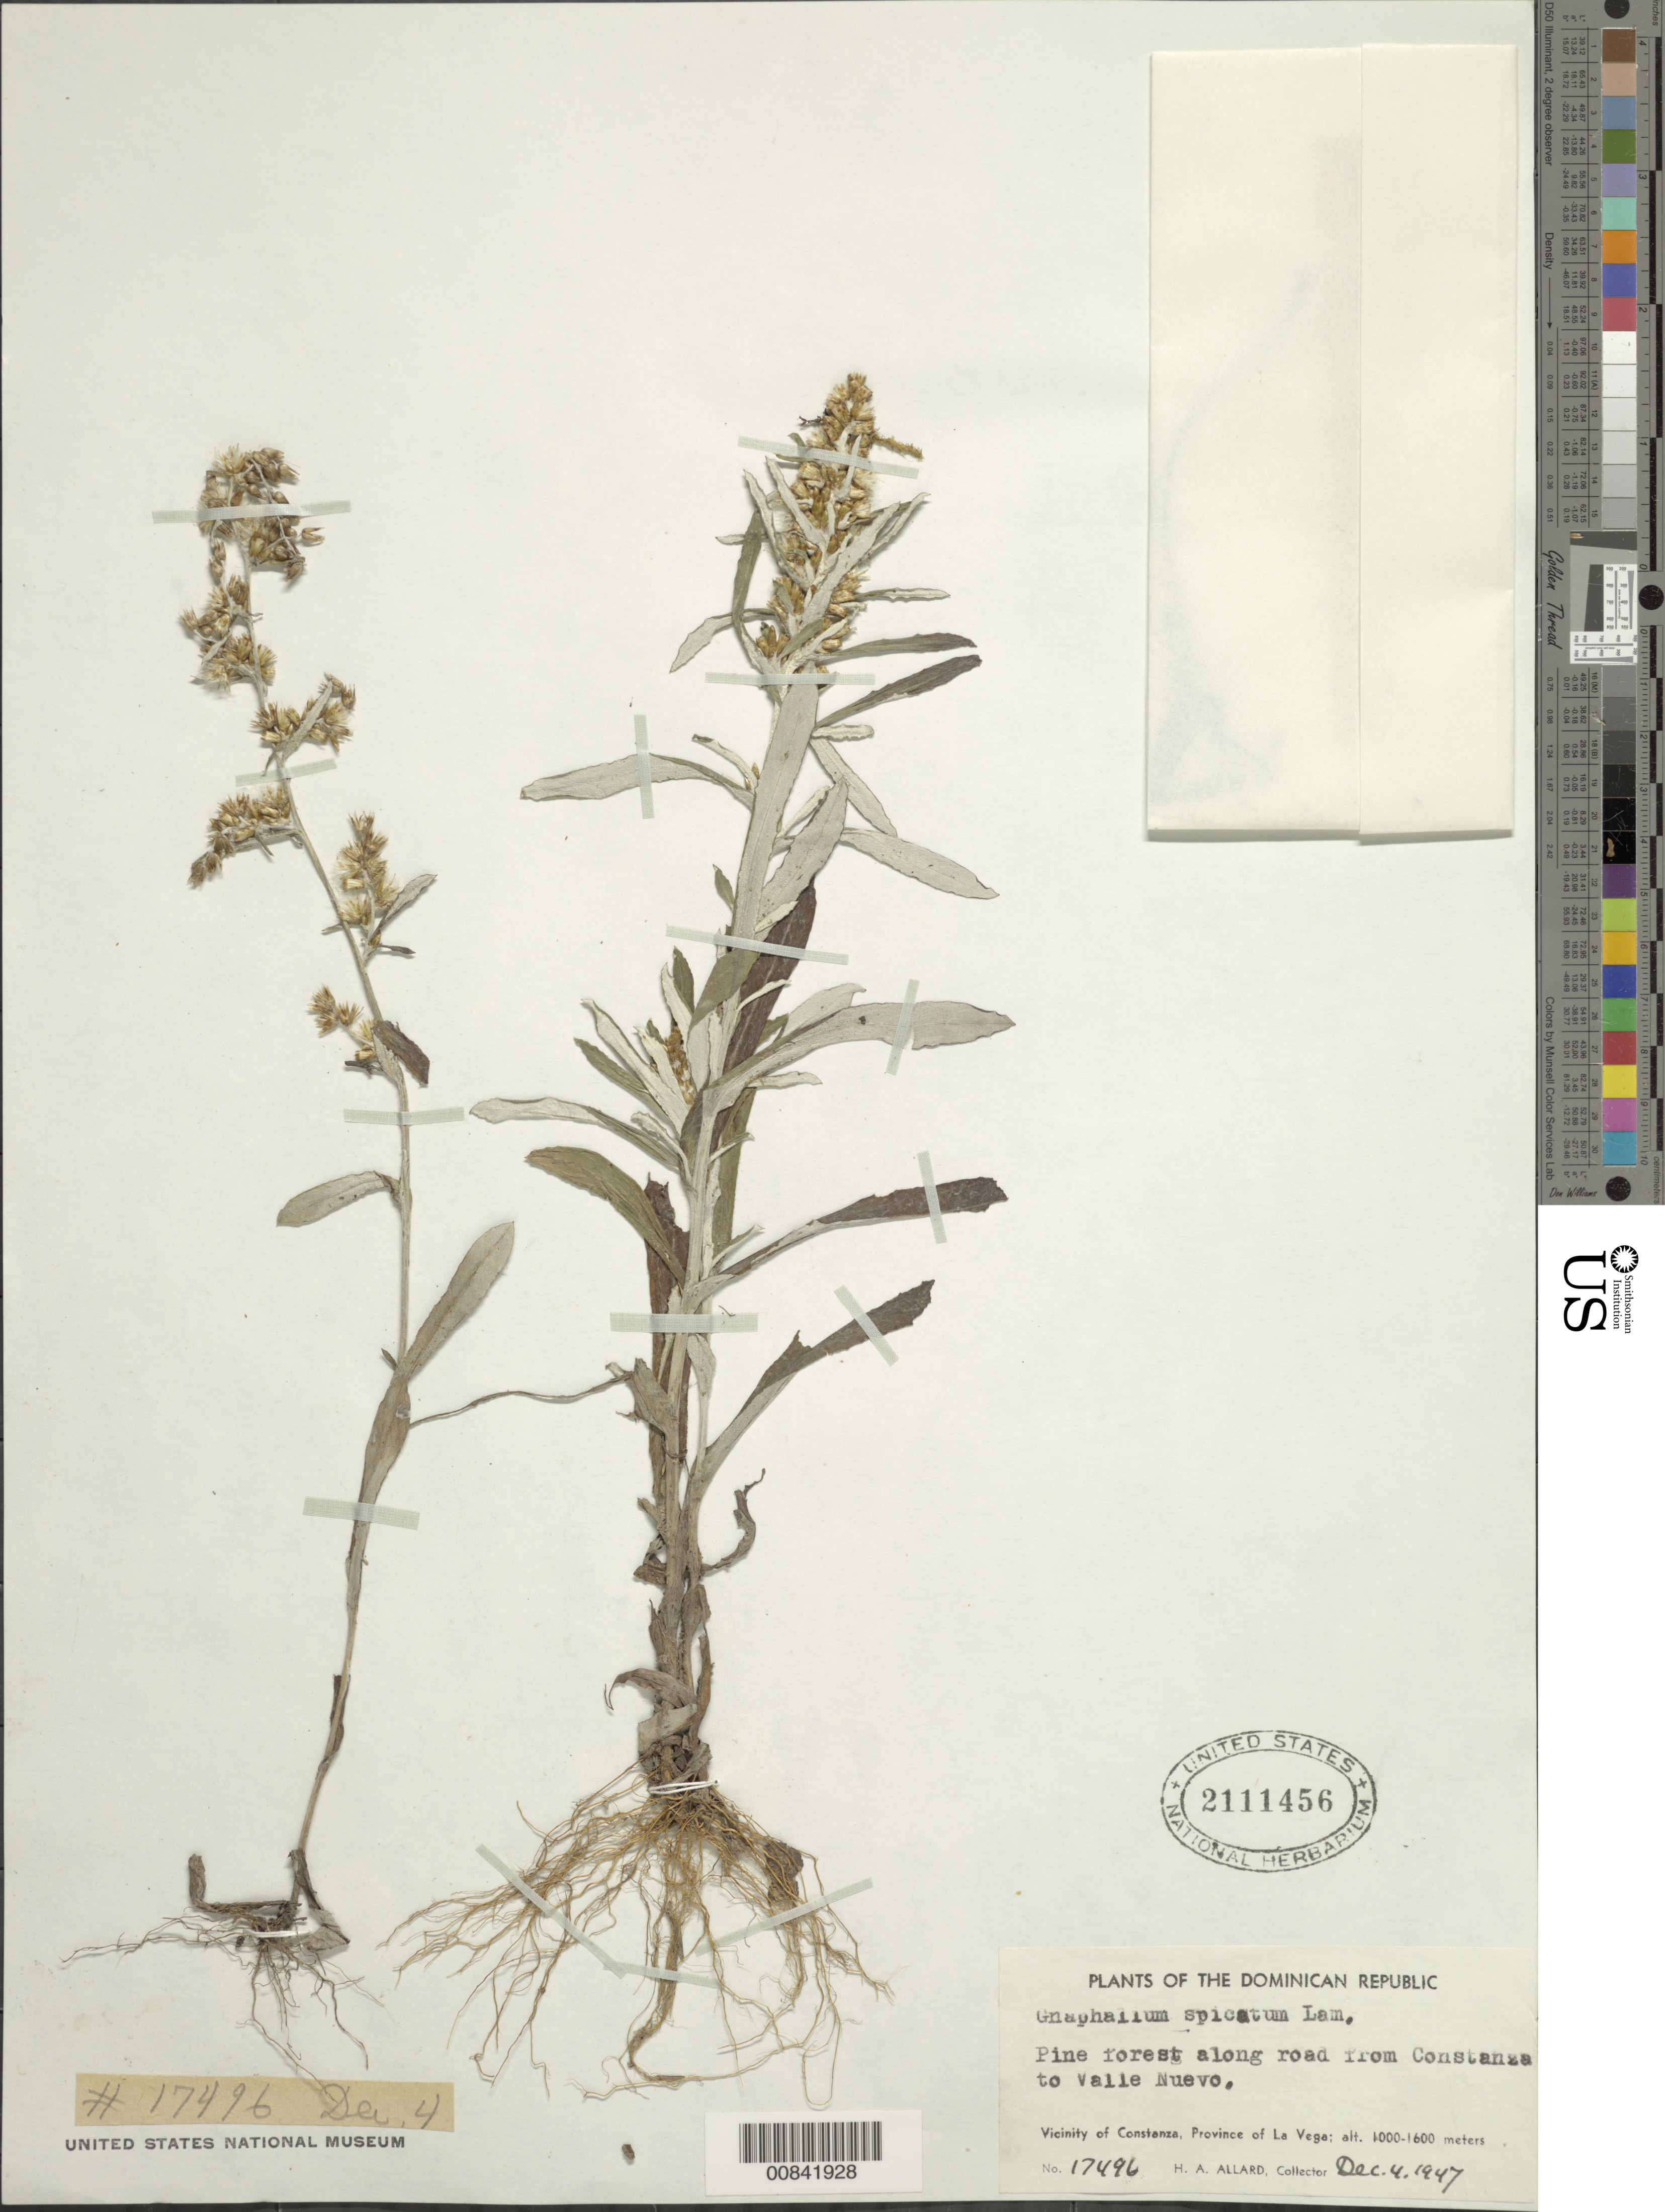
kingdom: Plantae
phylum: Tracheophyta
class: Magnoliopsida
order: Asterales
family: Asteraceae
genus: Gamochaeta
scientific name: Gamochaeta coarctata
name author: (Willd.) Kerguélen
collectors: H. A. Allard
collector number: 17496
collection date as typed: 04 Dec 1947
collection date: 1947-12-04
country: Dominican Republic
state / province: La Vega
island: Hispaniola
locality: Vicinity of Constanza, from Constanza to Valle Nuevo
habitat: Pine forest along road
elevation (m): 1000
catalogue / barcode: US 2111456